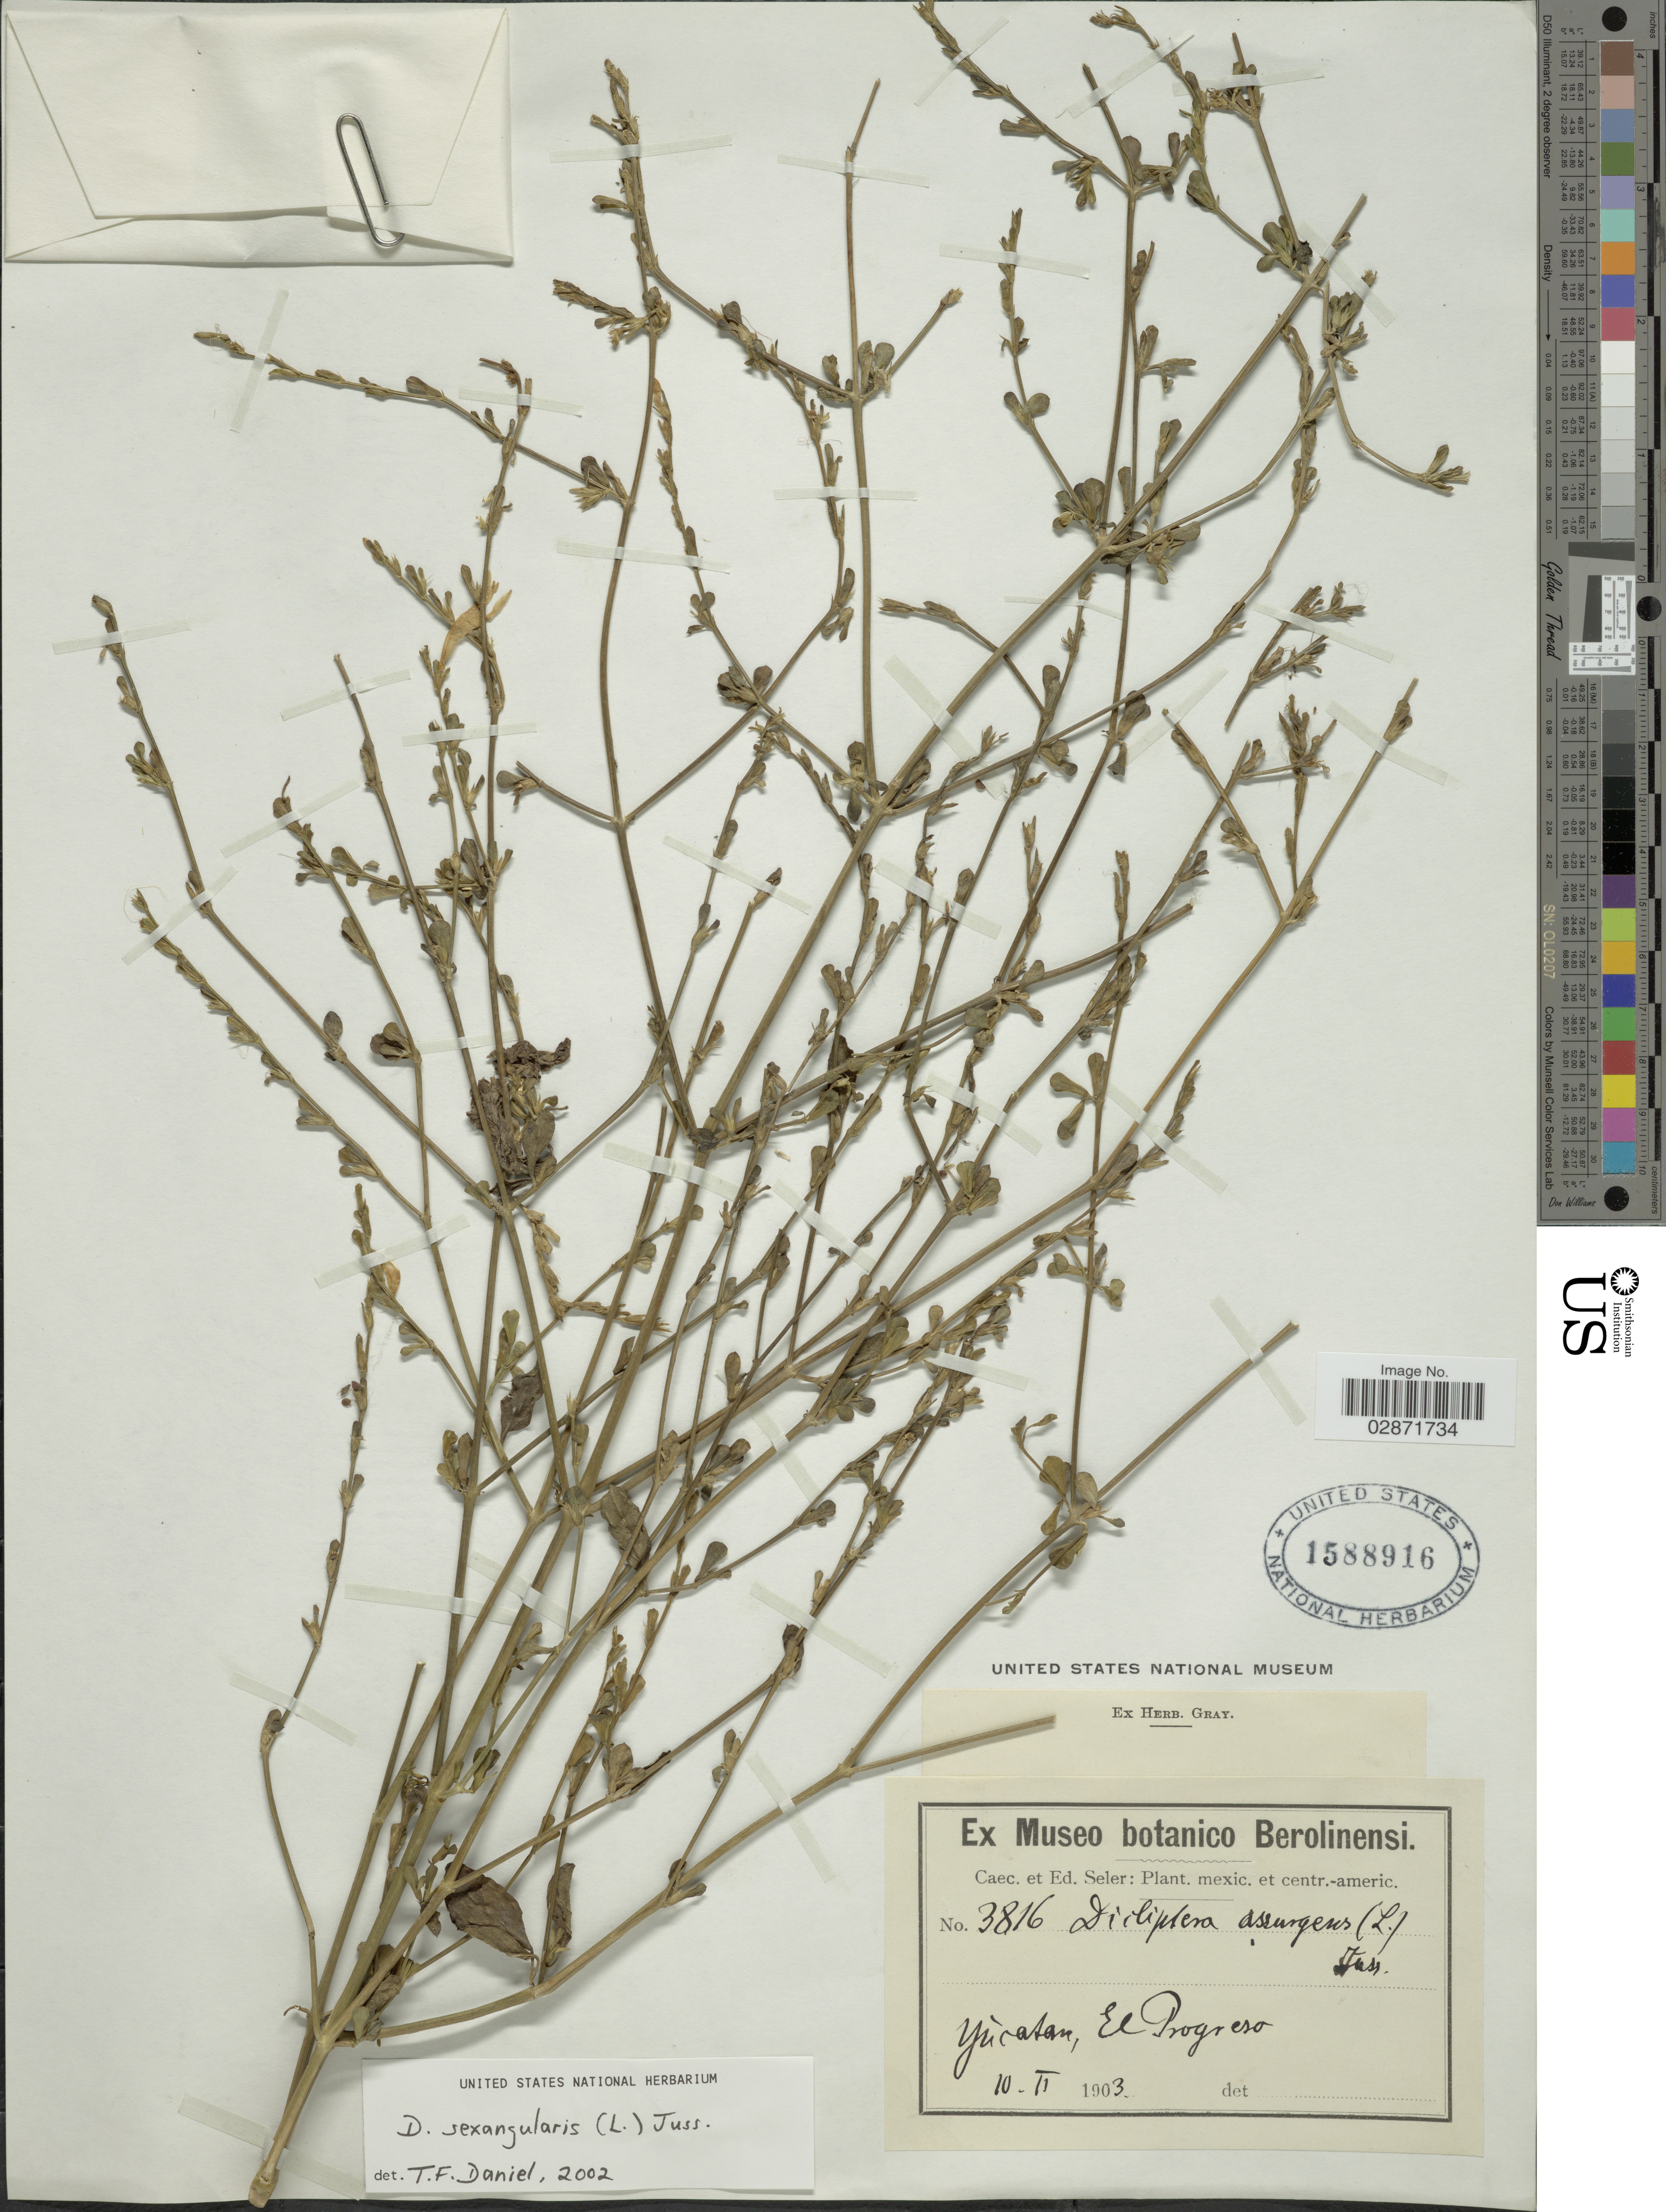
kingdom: Plantae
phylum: Tracheophyta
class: Magnoliopsida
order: Lamiales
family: Acanthaceae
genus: Dicliptera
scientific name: Dicliptera sexangularis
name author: (L.) Juss.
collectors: ex Caec. et Ed Seler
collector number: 3816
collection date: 1903-02-10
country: Mexico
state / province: Yucatán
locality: Yucatan, El Progreso.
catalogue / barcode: US 1588916